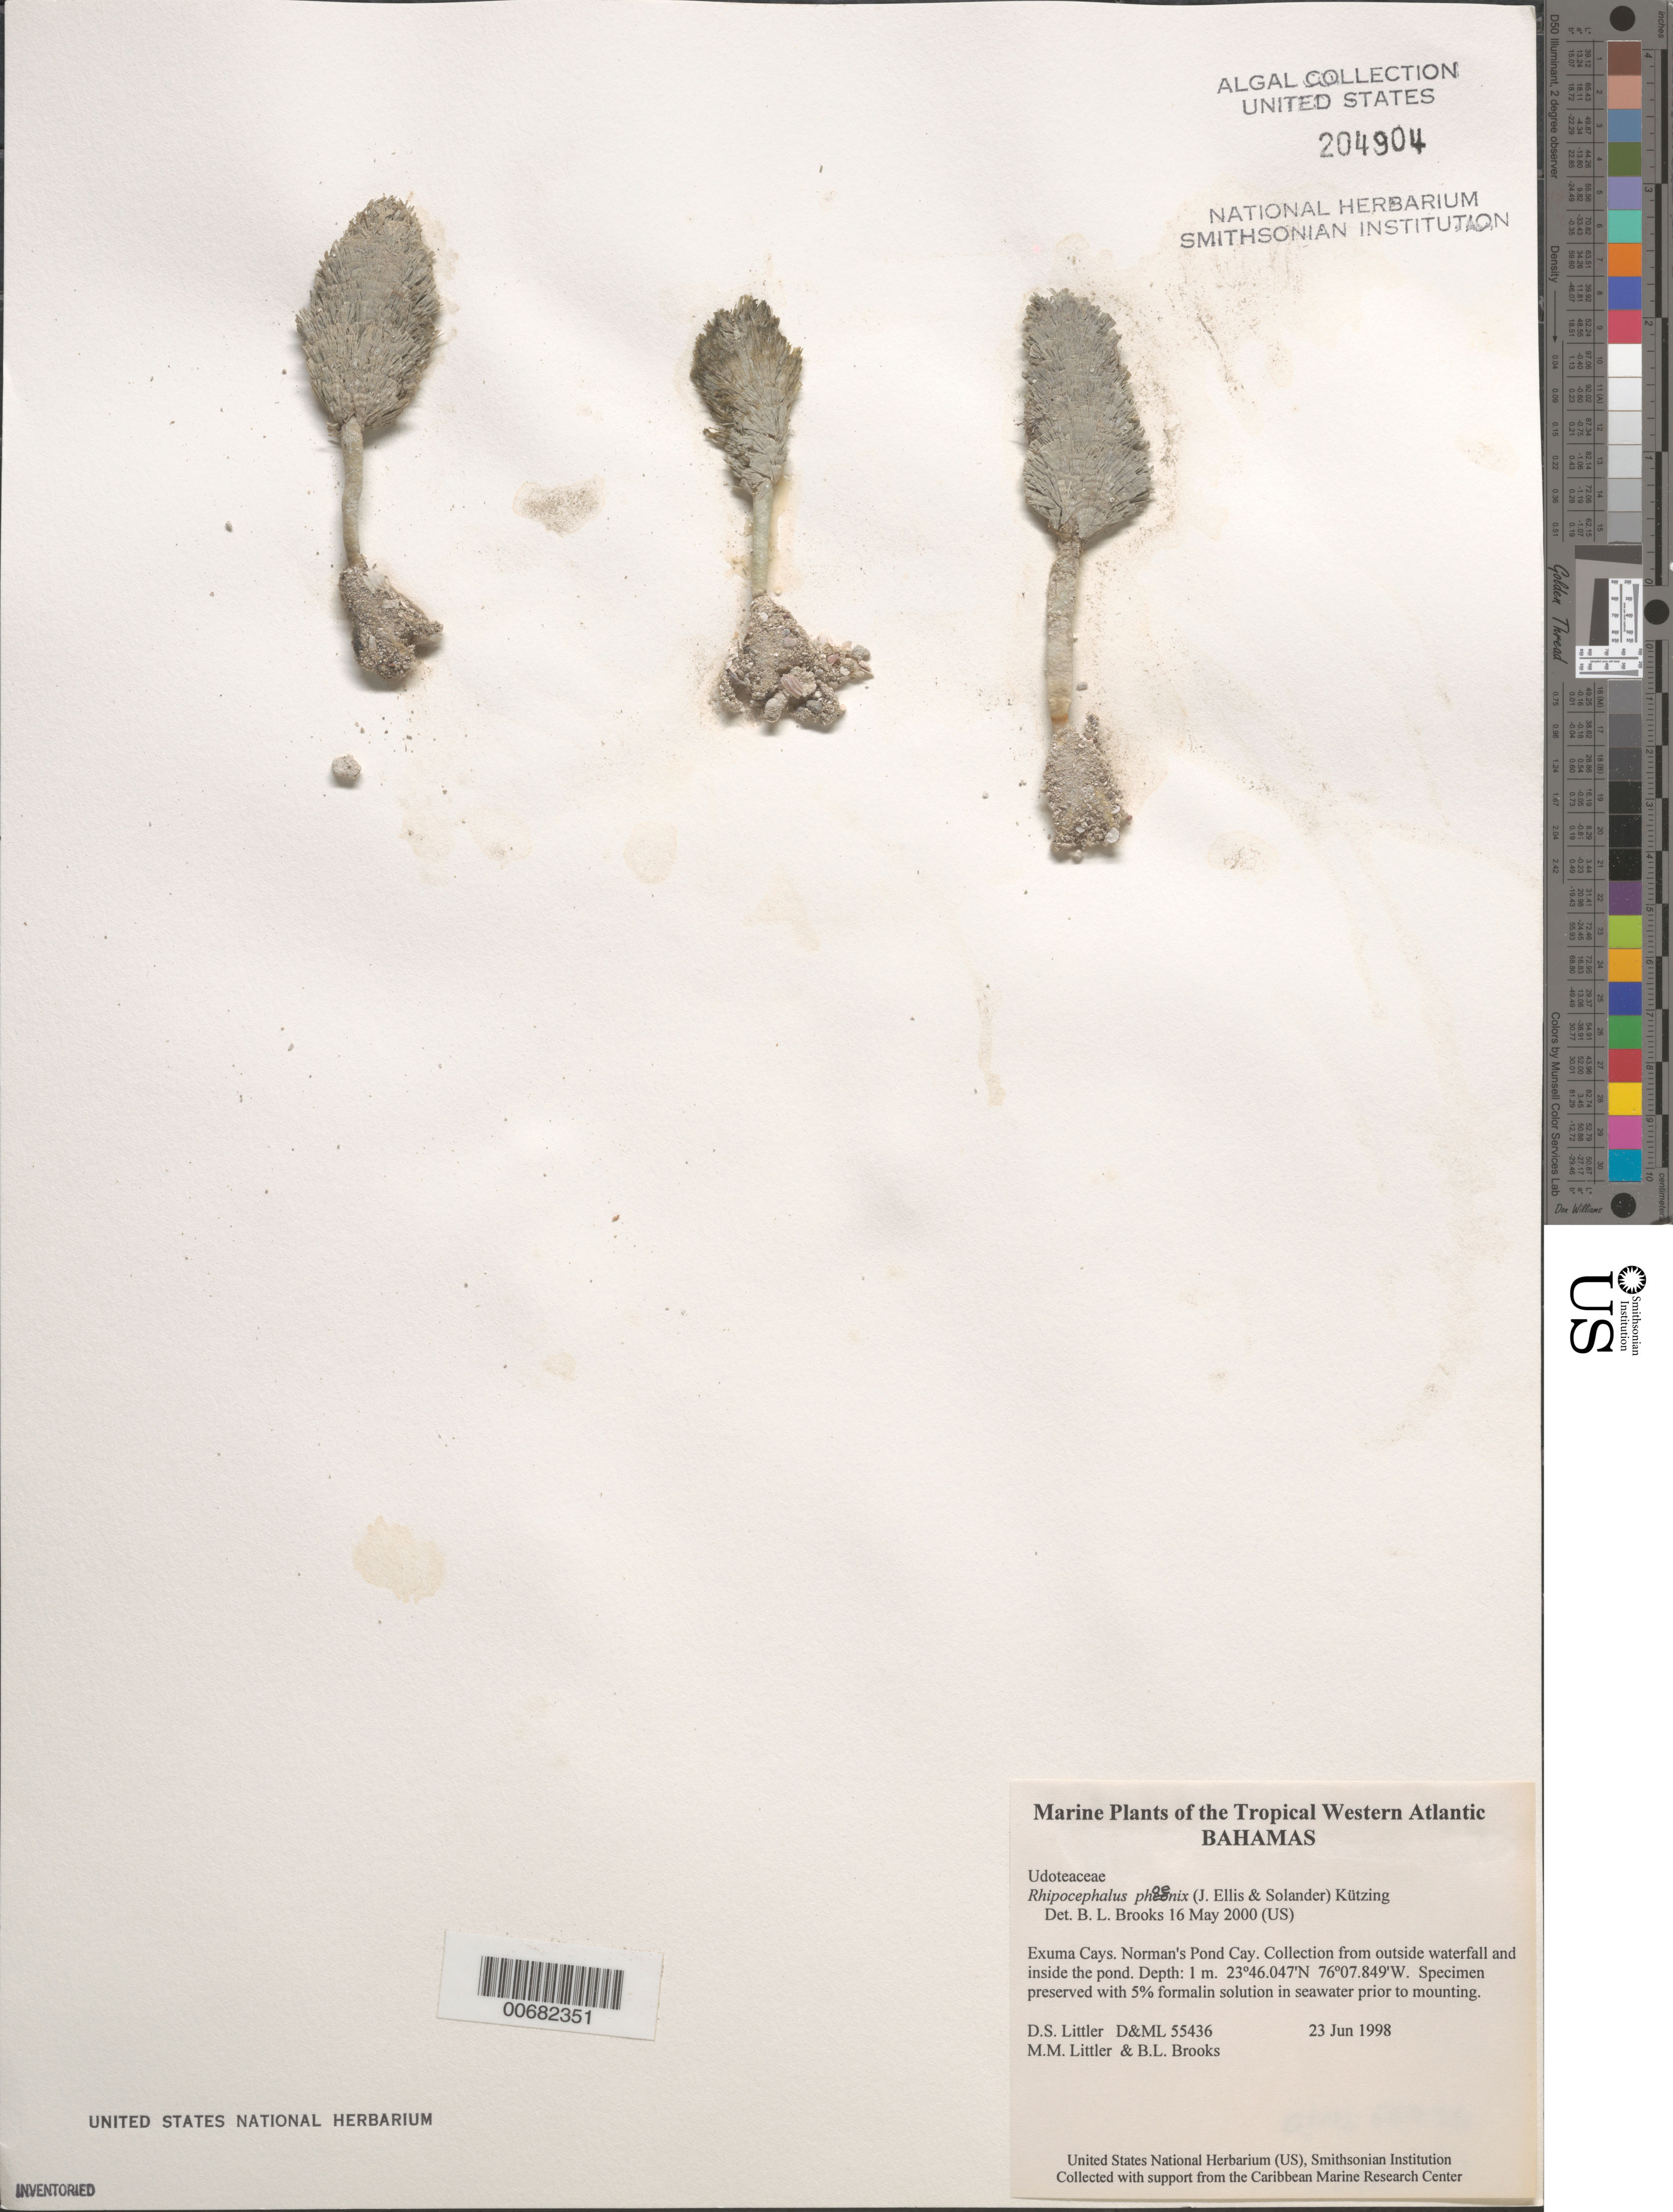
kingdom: Plantae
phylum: Chlorophyta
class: Ulvophyceae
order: Bryopsidales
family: Udoteaceae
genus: Rhipocephalus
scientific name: Rhipocephalus phoenix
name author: (J. Ellis & Sol.) Kütz.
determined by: Brooks, B. L., (BOT), Smithsonian Institution - National Museum of Natural History (UNITED STATES)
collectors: D. S. Littler, M. M. Littler & B. Brooks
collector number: D&ML 55436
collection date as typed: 23 Jun 1998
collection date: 1998-06-23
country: Bahamas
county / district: Exuma District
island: Norman's Pond Cay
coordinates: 23 46.047' N, 76 07.849' W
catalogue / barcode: US 204904